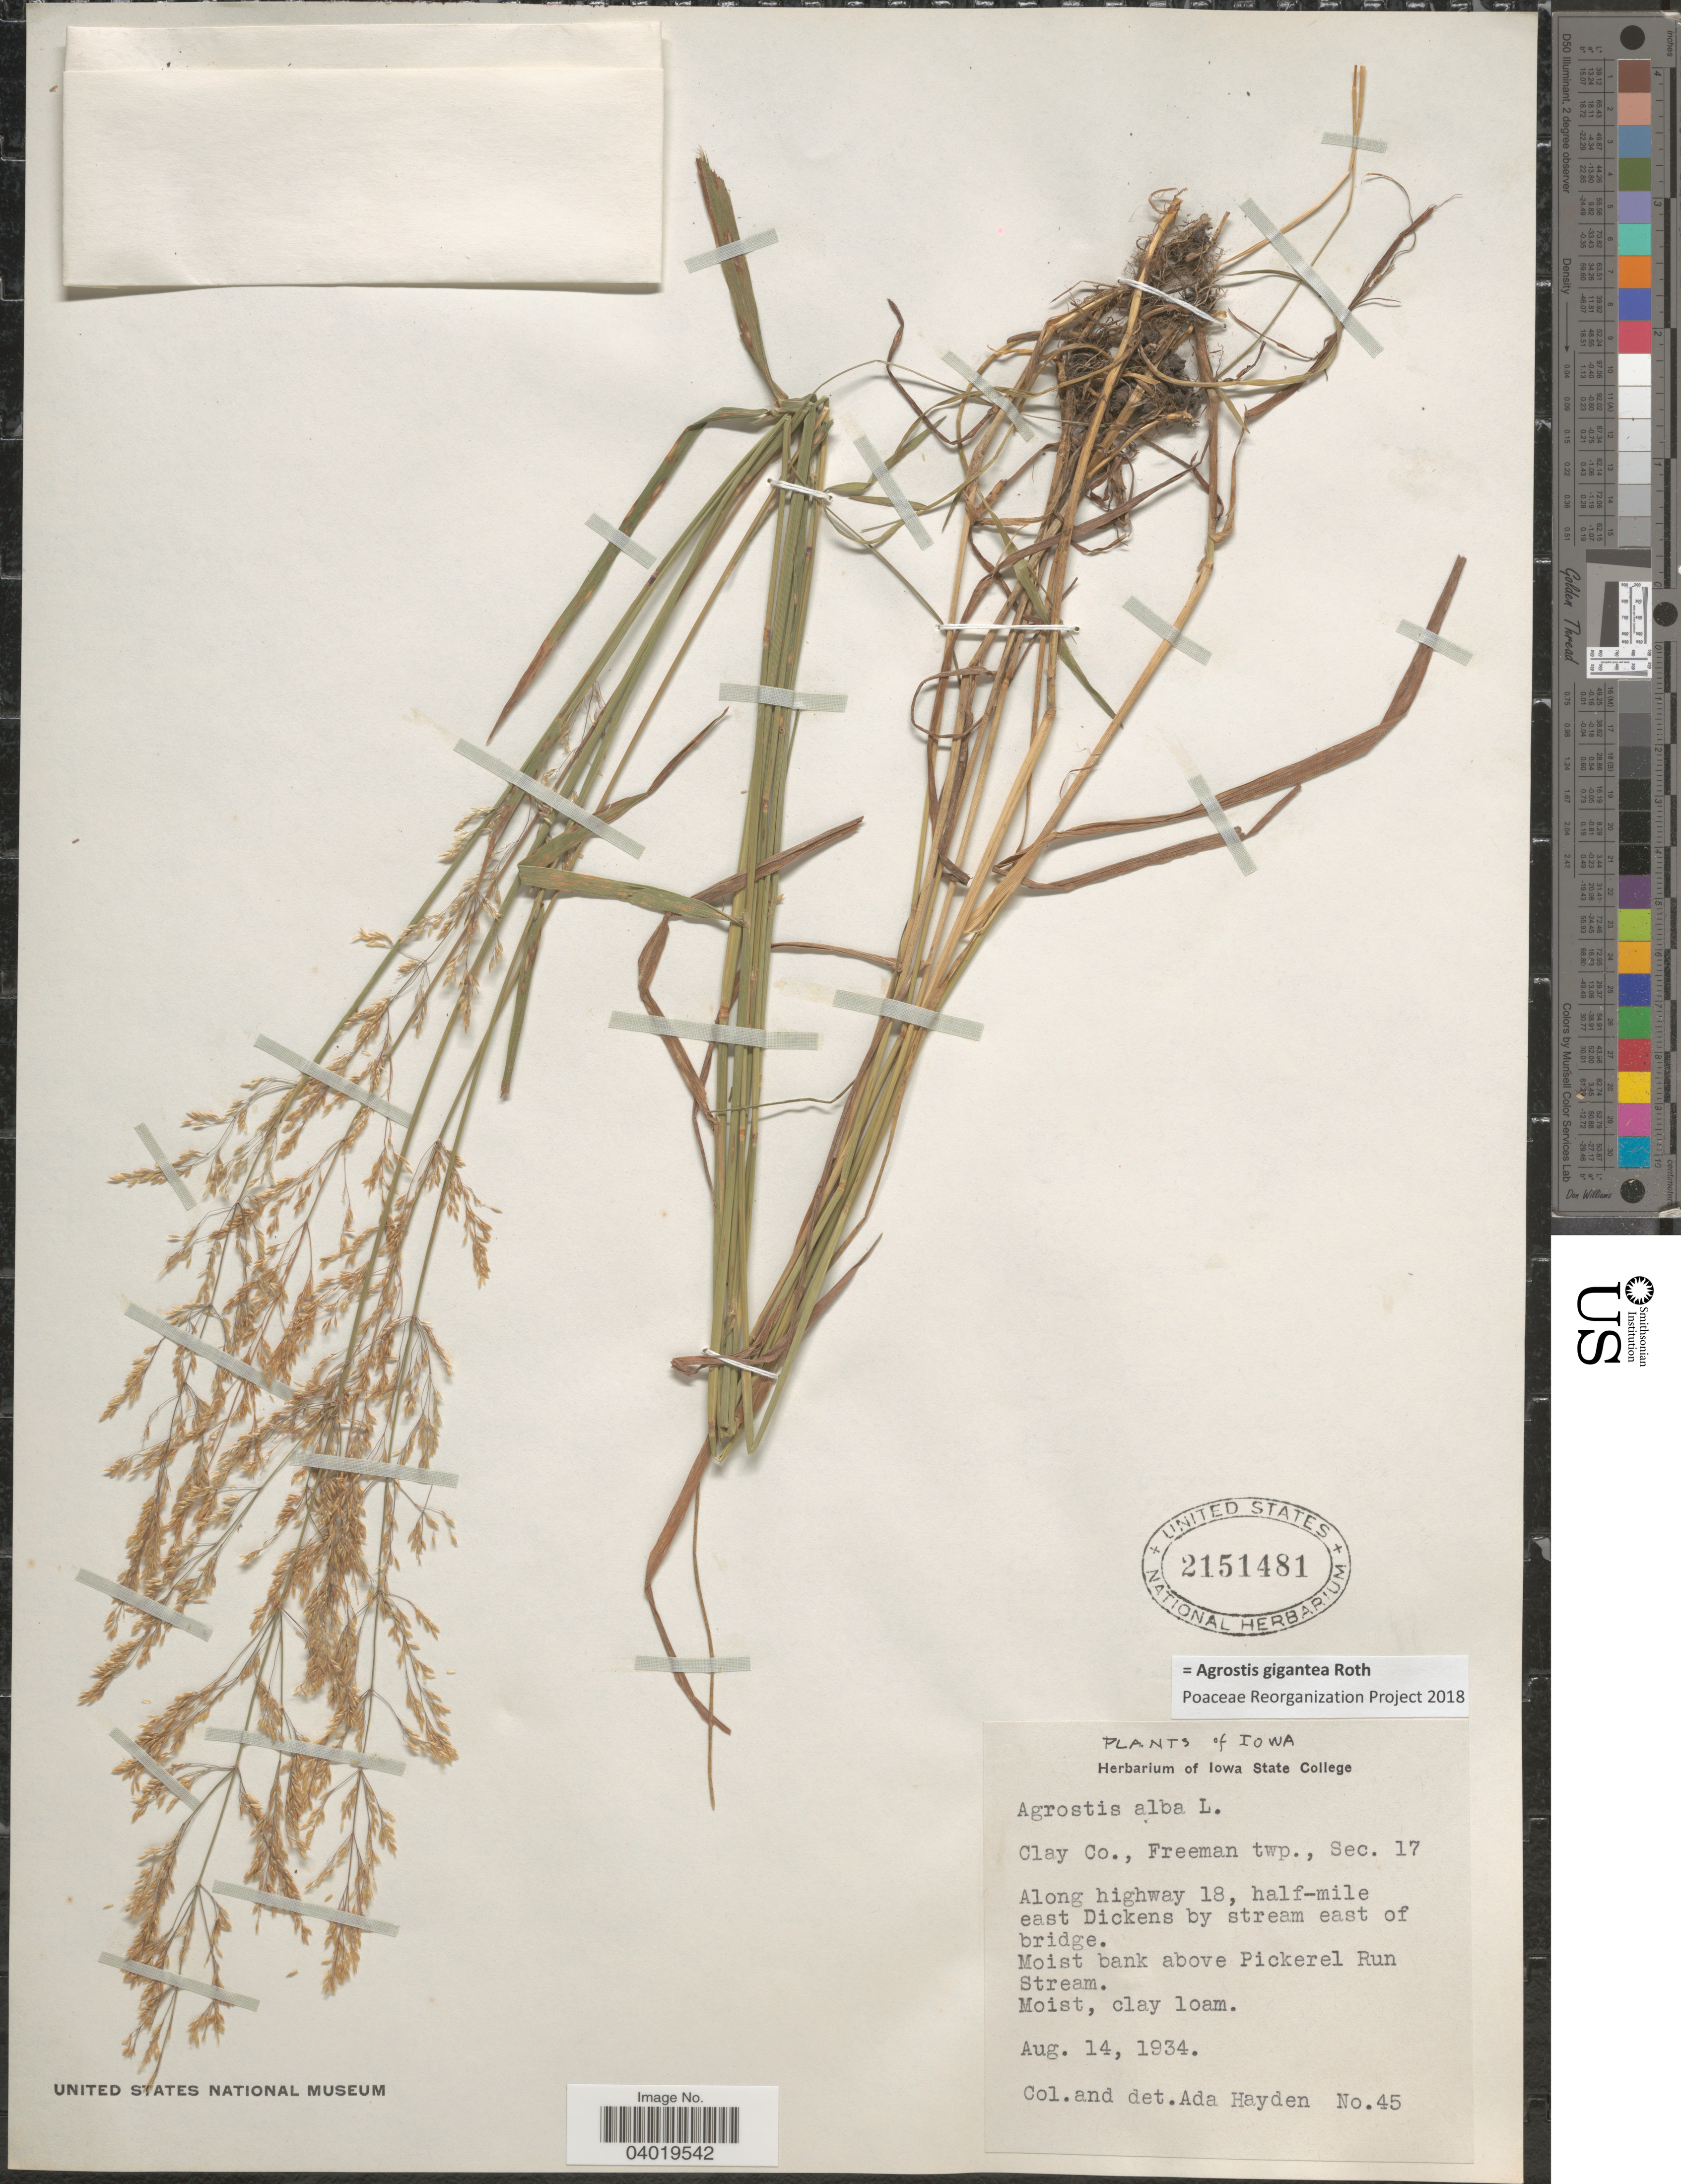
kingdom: Plantae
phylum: Tracheophyta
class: Liliopsida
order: Poales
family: Poaceae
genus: Agrostis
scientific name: Agrostis gigantea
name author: Roth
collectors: Ada Hayden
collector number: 45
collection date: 1934-08-14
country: United States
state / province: Iowa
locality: Clay Co., Freeman twp., Sec. 17. Along highway 18, half-mile east Dickens by stream east of bridge. Moist bank above Pickerel Run Stream.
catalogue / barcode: US 2151481